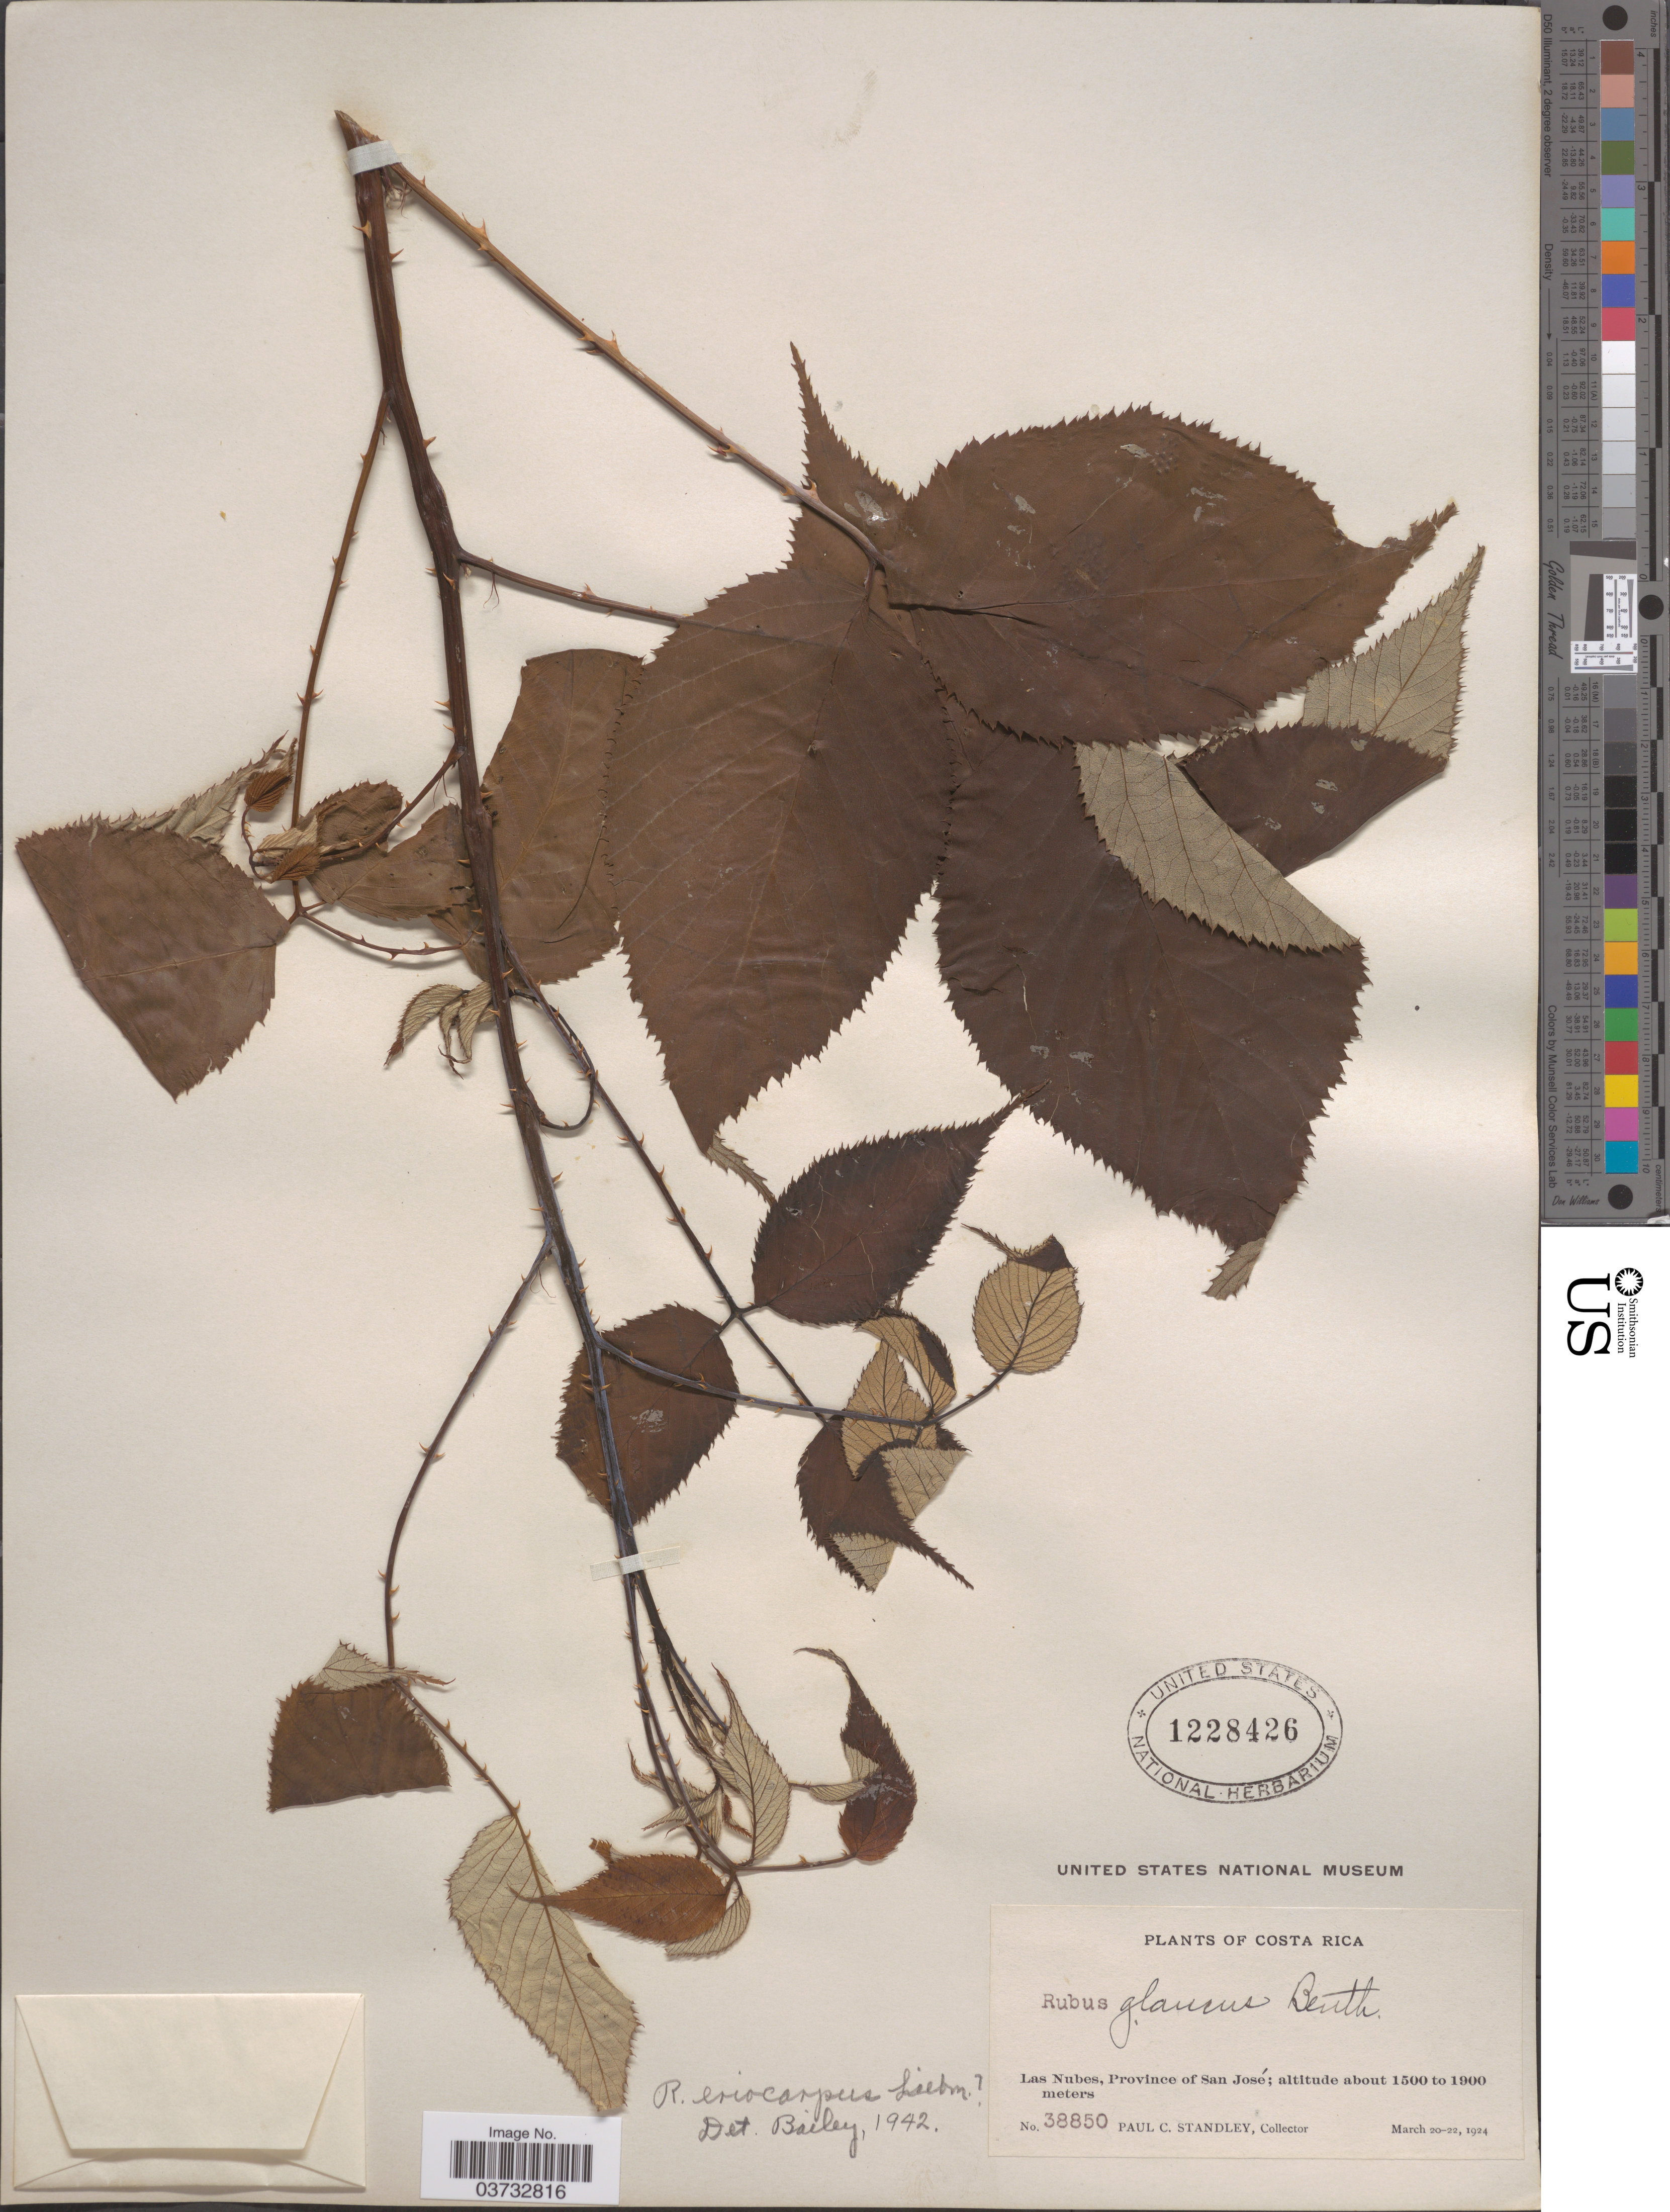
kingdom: Plantae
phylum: Tracheophyta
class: Magnoliopsida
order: Rosales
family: Rosaceae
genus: Rubus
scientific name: Rubus eriocarpus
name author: Liebm.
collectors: P. C. Standley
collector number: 38850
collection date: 1924-03-20/1924-03-22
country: Costa Rica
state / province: San José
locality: Las Nubes.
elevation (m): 1500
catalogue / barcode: US 1228426